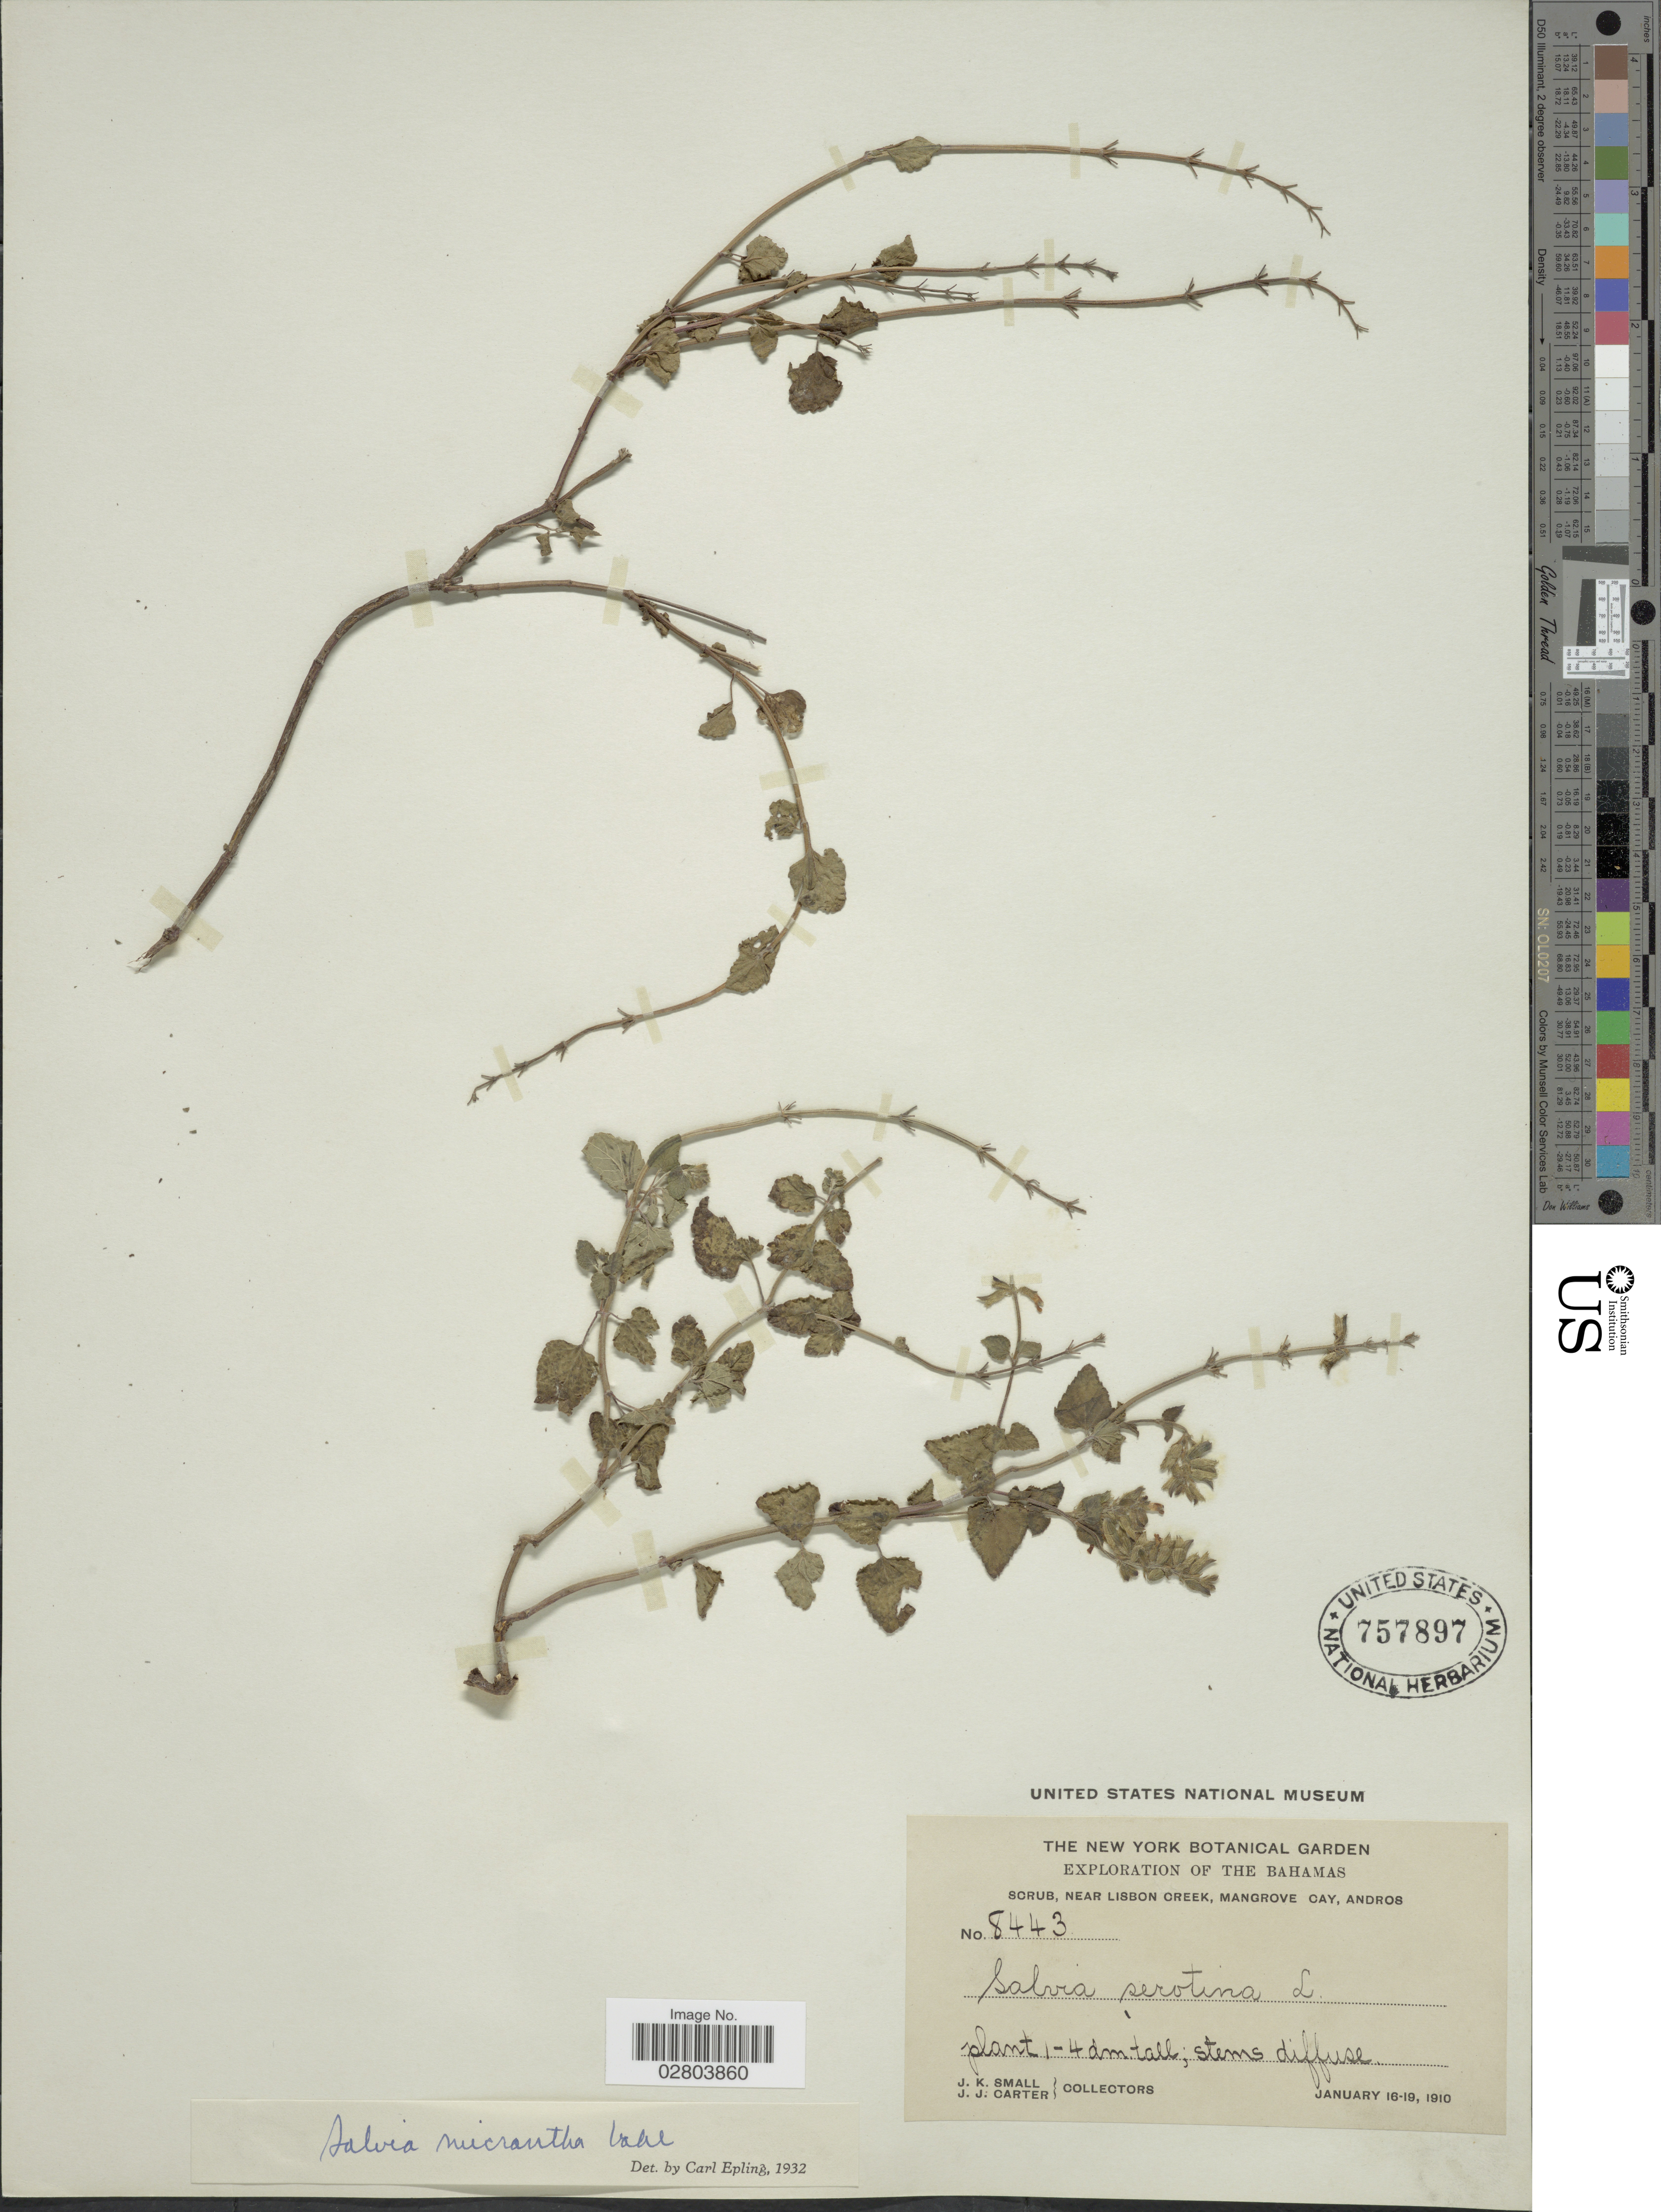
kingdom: Plantae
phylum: Tracheophyta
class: Magnoliopsida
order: Lamiales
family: Lamiaceae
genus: Salvia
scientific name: Salvia micrantha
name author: Vahl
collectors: J. K. Small & J. Carter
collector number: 8443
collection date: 1910-01-16/1910-01-19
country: Bahamas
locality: Scrub, near Lisbon Creek, Mangrove Cay, Andros.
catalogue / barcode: US 757897